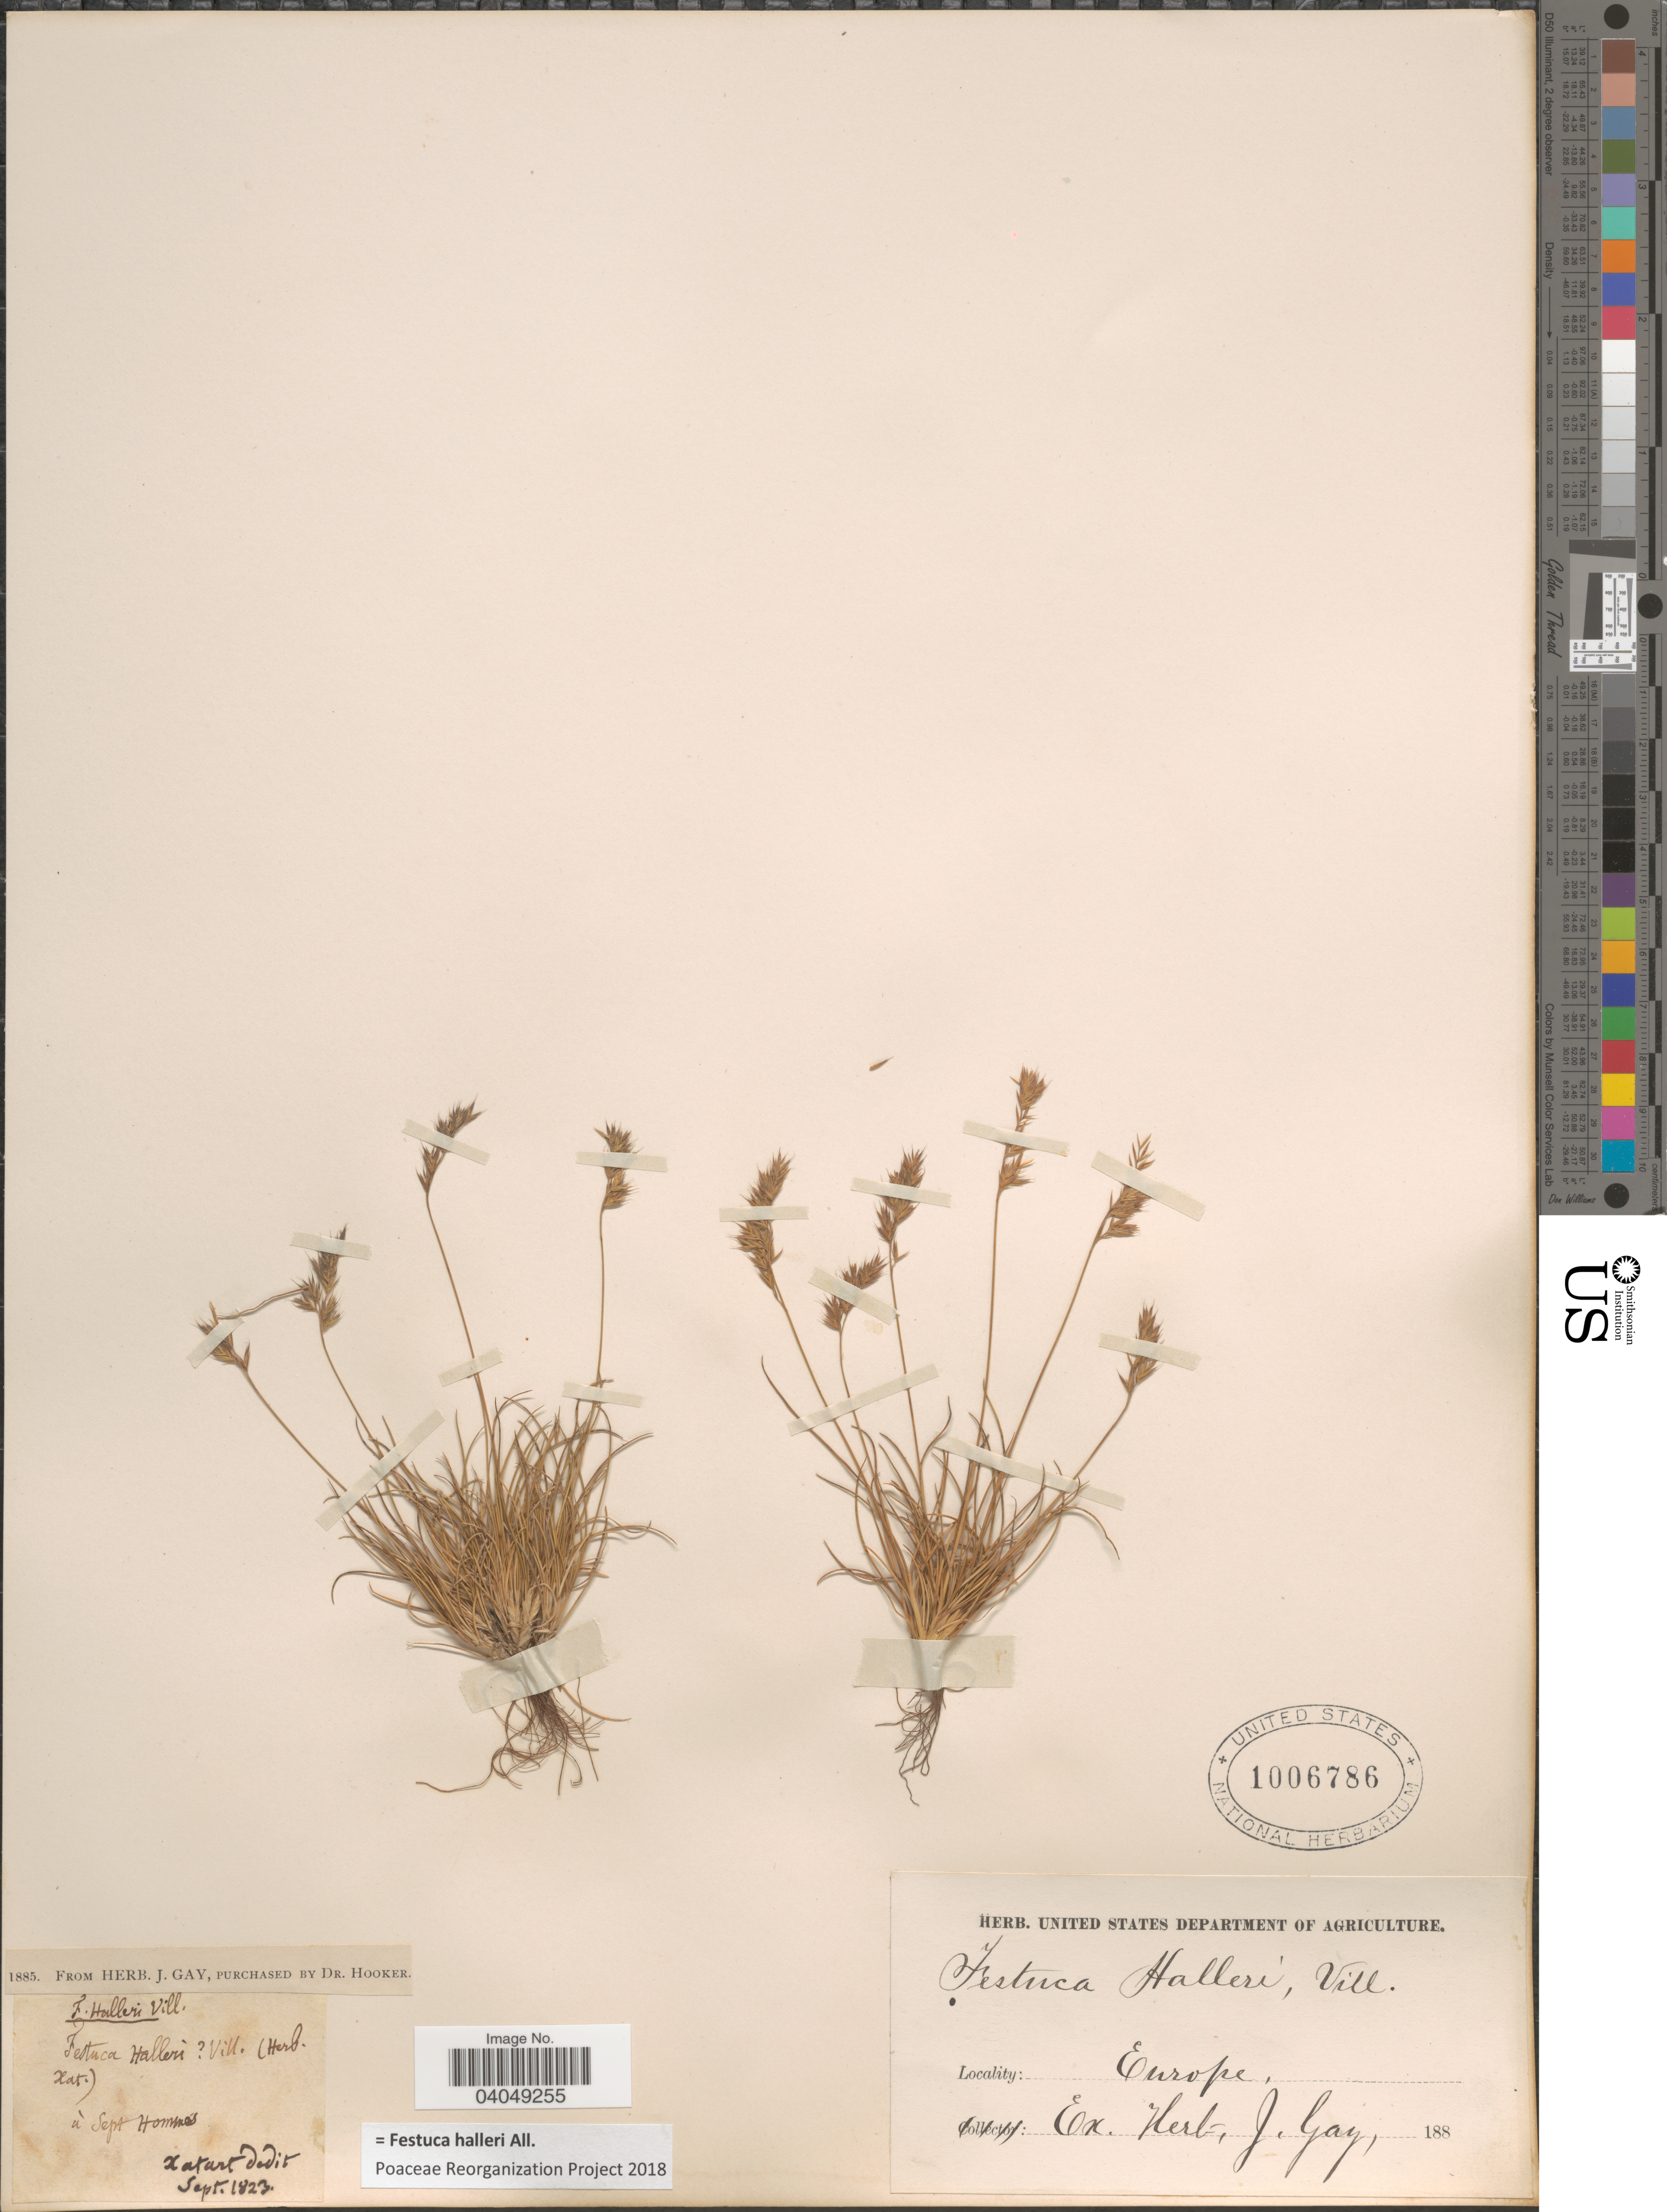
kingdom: Plantae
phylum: Tracheophyta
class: Liliopsida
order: Poales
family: Poaceae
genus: Festuca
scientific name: Festuca halleri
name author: All.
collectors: ex herb. J. Gay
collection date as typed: Sept 188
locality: A Sept Hommes. Europe.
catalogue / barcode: US 1006786